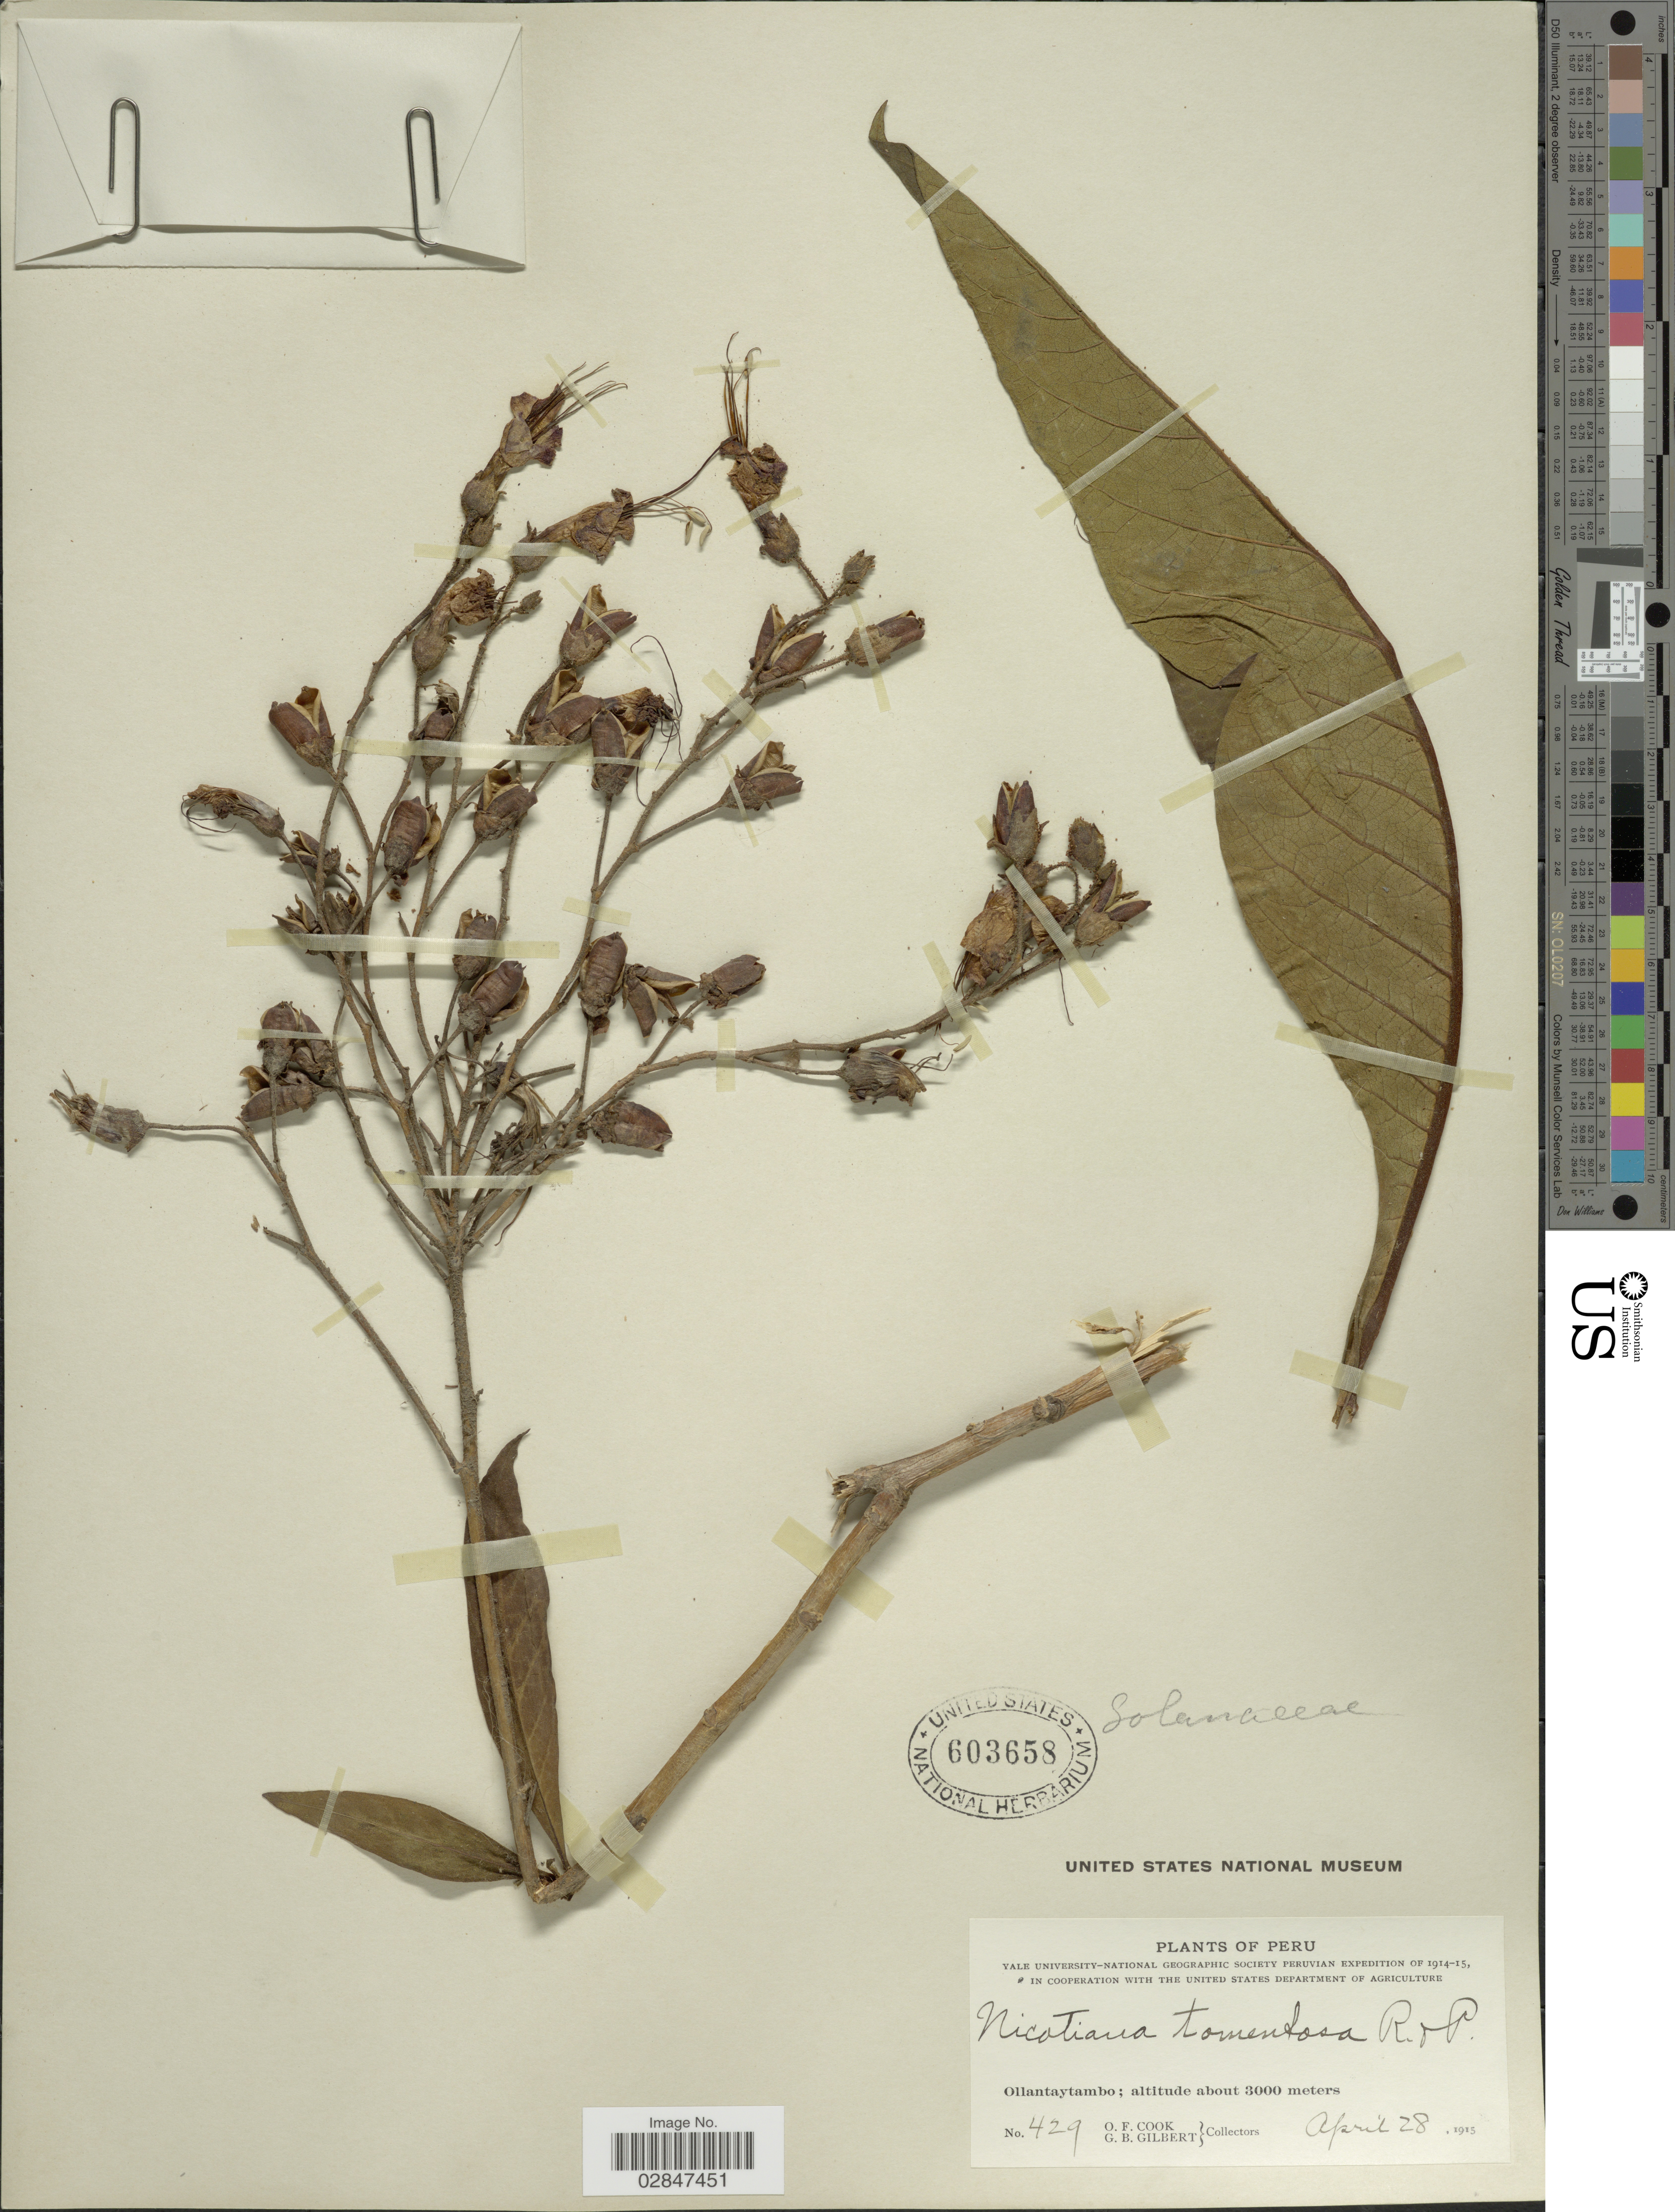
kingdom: Plantae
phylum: Tracheophyta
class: Magnoliopsida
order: Solanales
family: Solanaceae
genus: Nicotiana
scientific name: Nicotiana tomentosa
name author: Ruiz & Pav.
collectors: O. F. Cook & G. B. Gilbert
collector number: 429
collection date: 1915-04-28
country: Peru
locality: Ollantaytambo.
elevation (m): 3000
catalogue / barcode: US 603658